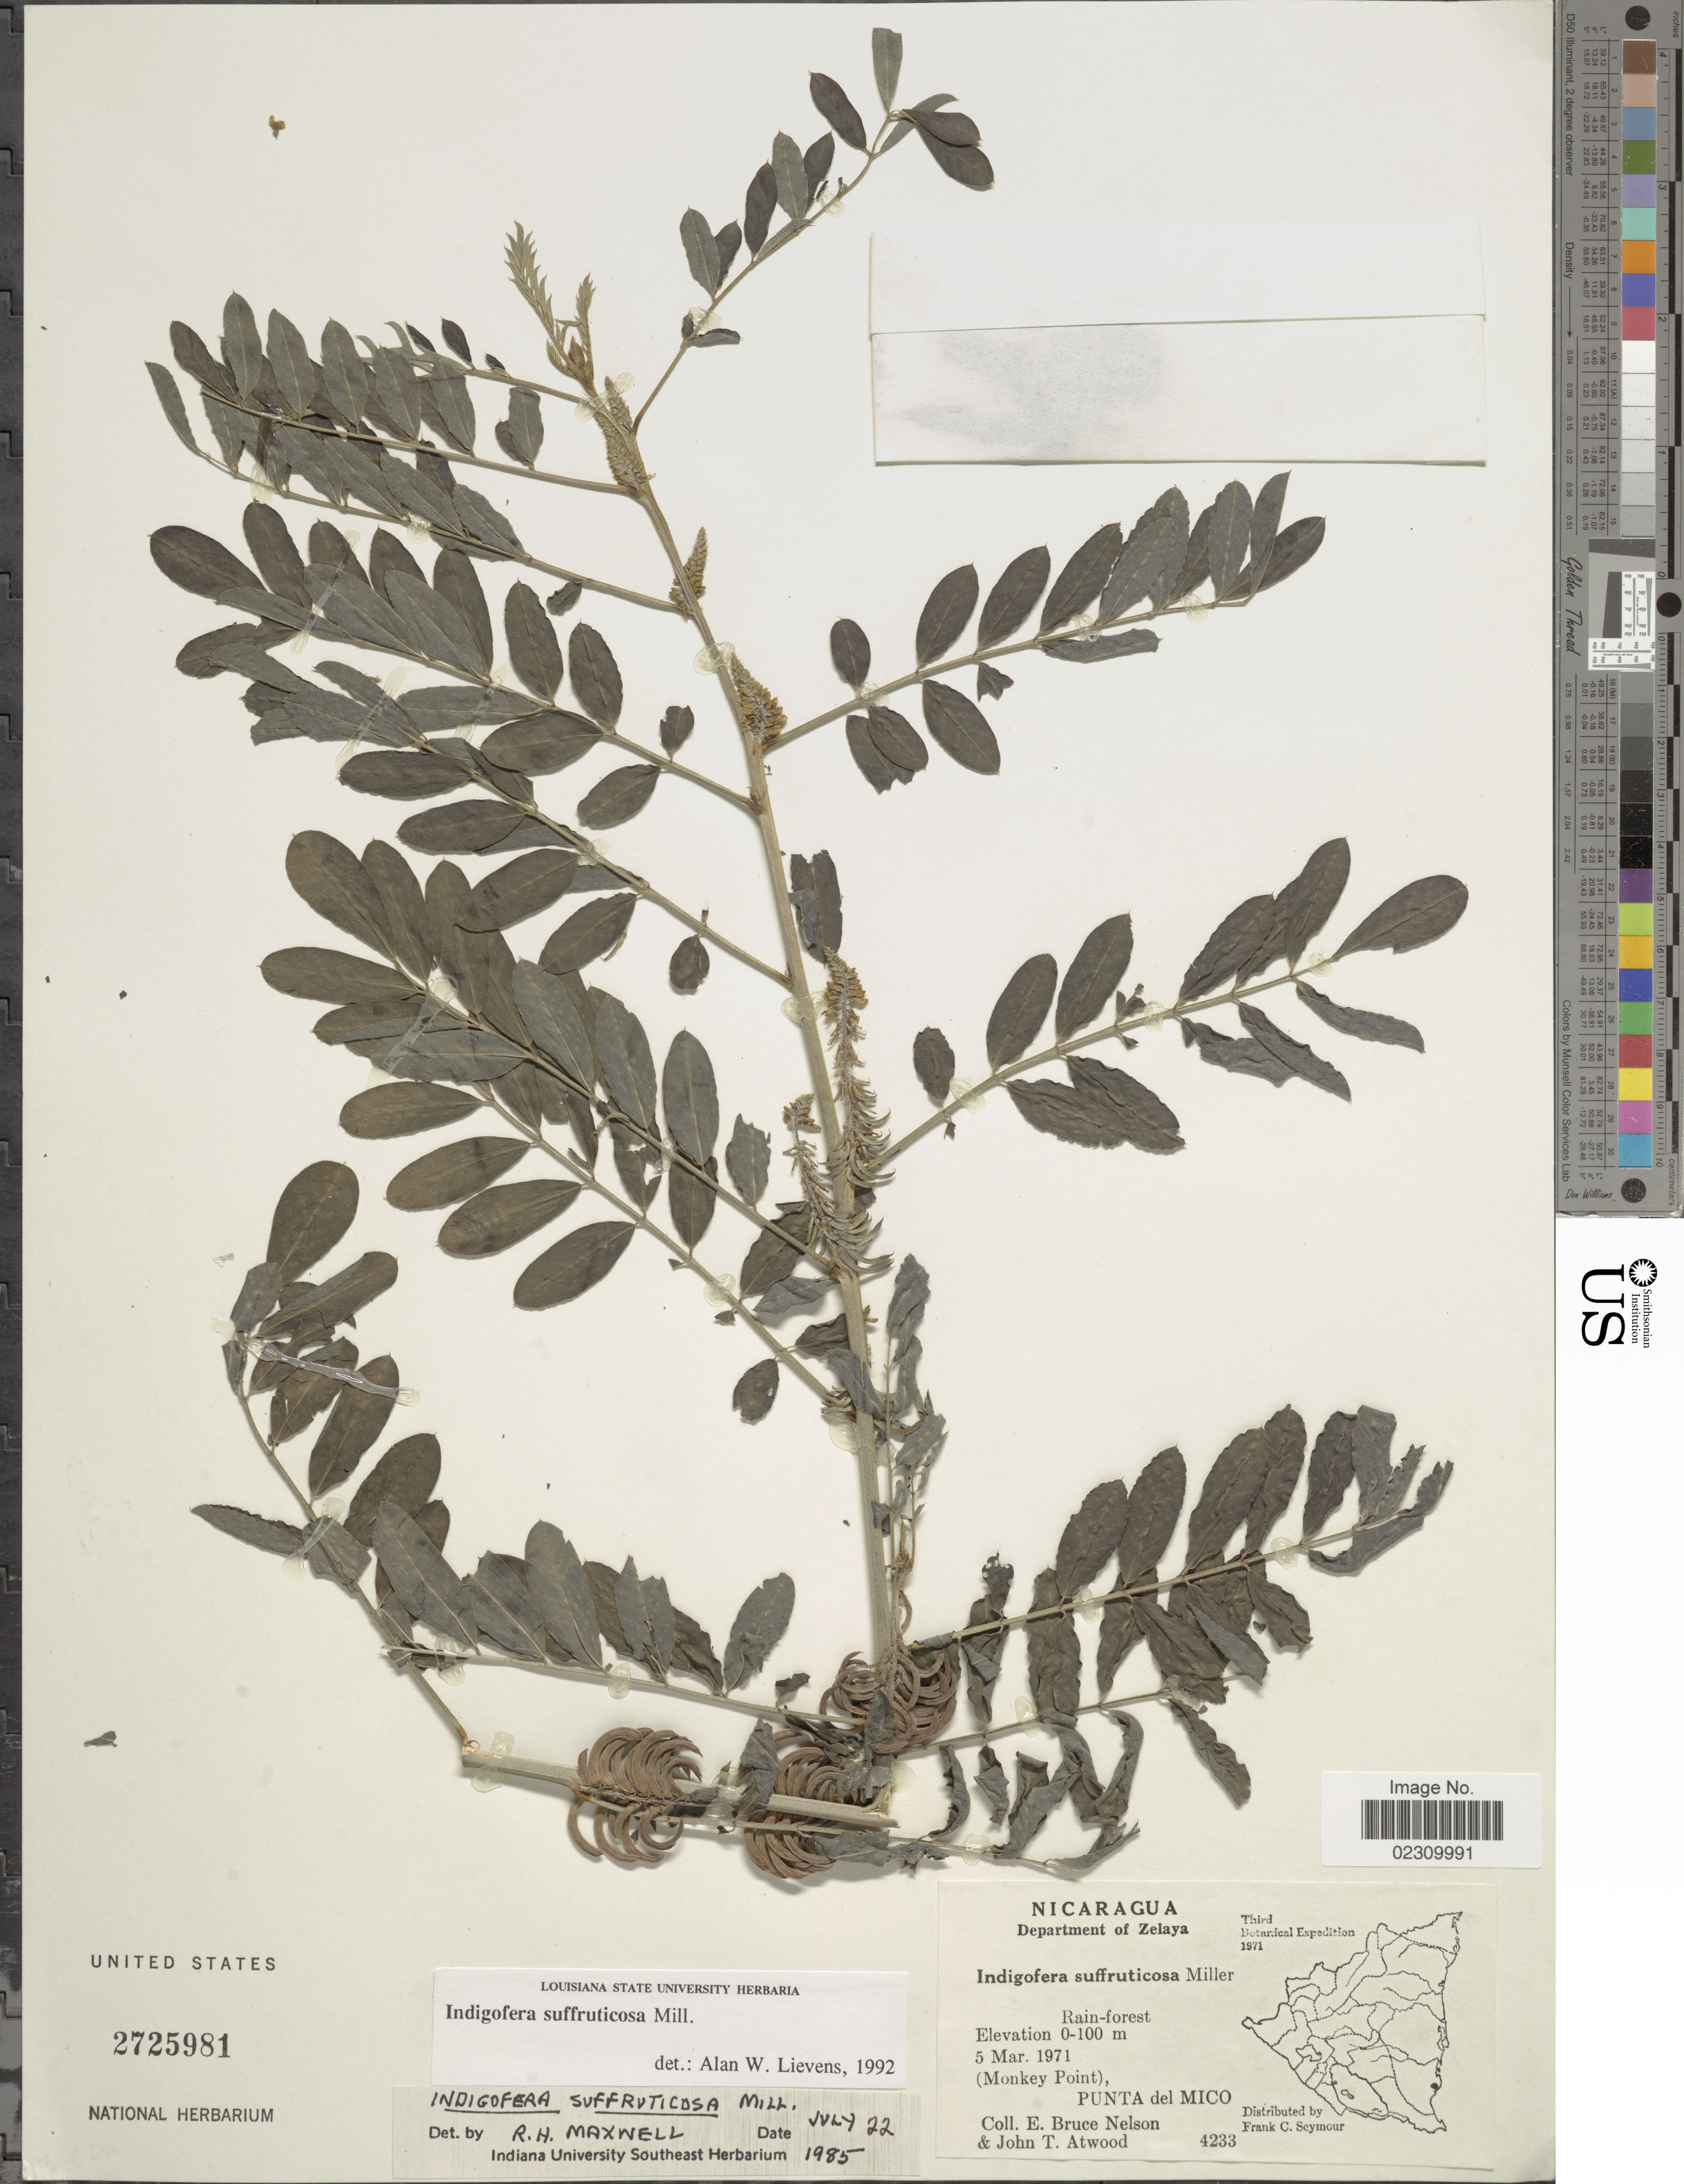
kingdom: Plantae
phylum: Tracheophyta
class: Magnoliopsida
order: Fabales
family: Fabaceae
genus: Indigofera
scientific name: Indigofera suffruticosa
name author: Mill.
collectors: E. B. Nelson & J. T. Atwood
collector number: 4233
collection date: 1971-03-05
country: Nicaragua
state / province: Atlantico Sur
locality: Department of Zelaya, (Monkey Point) Punta del Mico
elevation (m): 0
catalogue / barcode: US 2725981